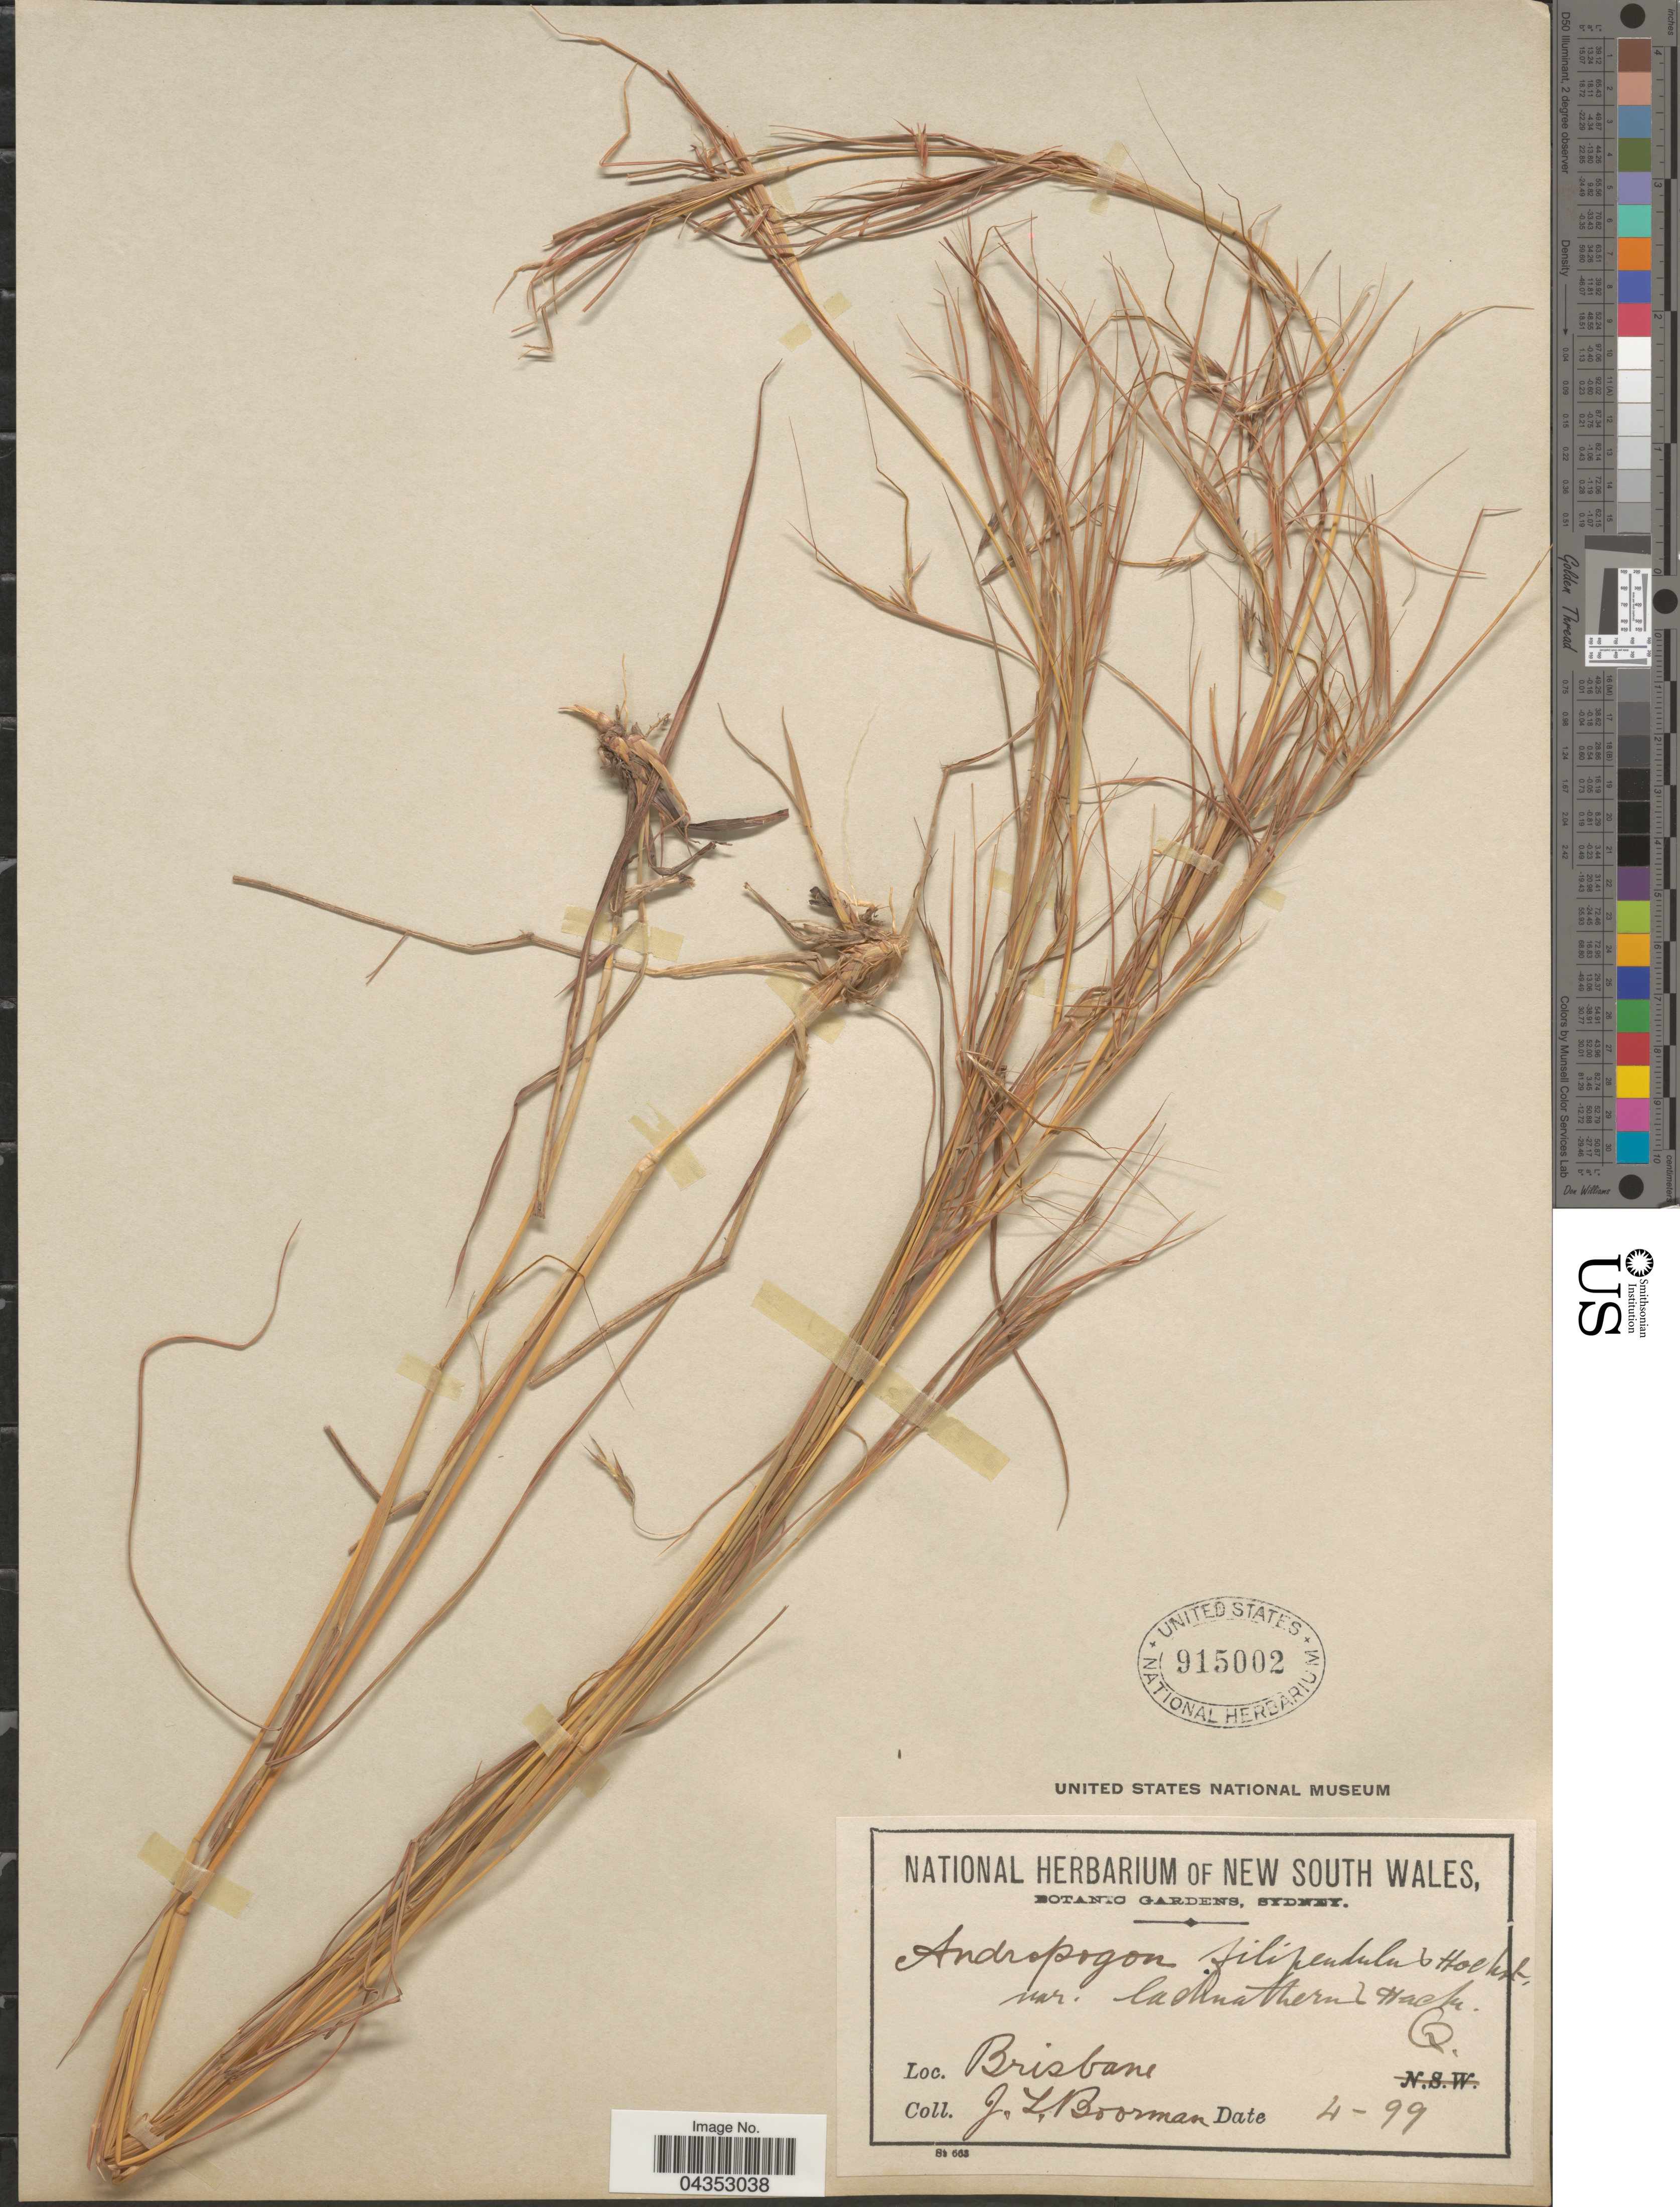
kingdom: Plantae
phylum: Tracheophyta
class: Liliopsida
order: Poales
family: Poaceae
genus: Hyparrhenia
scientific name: Hyparrhenia filipendula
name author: (Hochr.) Stapf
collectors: J. Boorman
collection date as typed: Transcribed d/m/y: /4/99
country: Australia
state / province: New South Wales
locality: Brisbane.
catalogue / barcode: US 915002